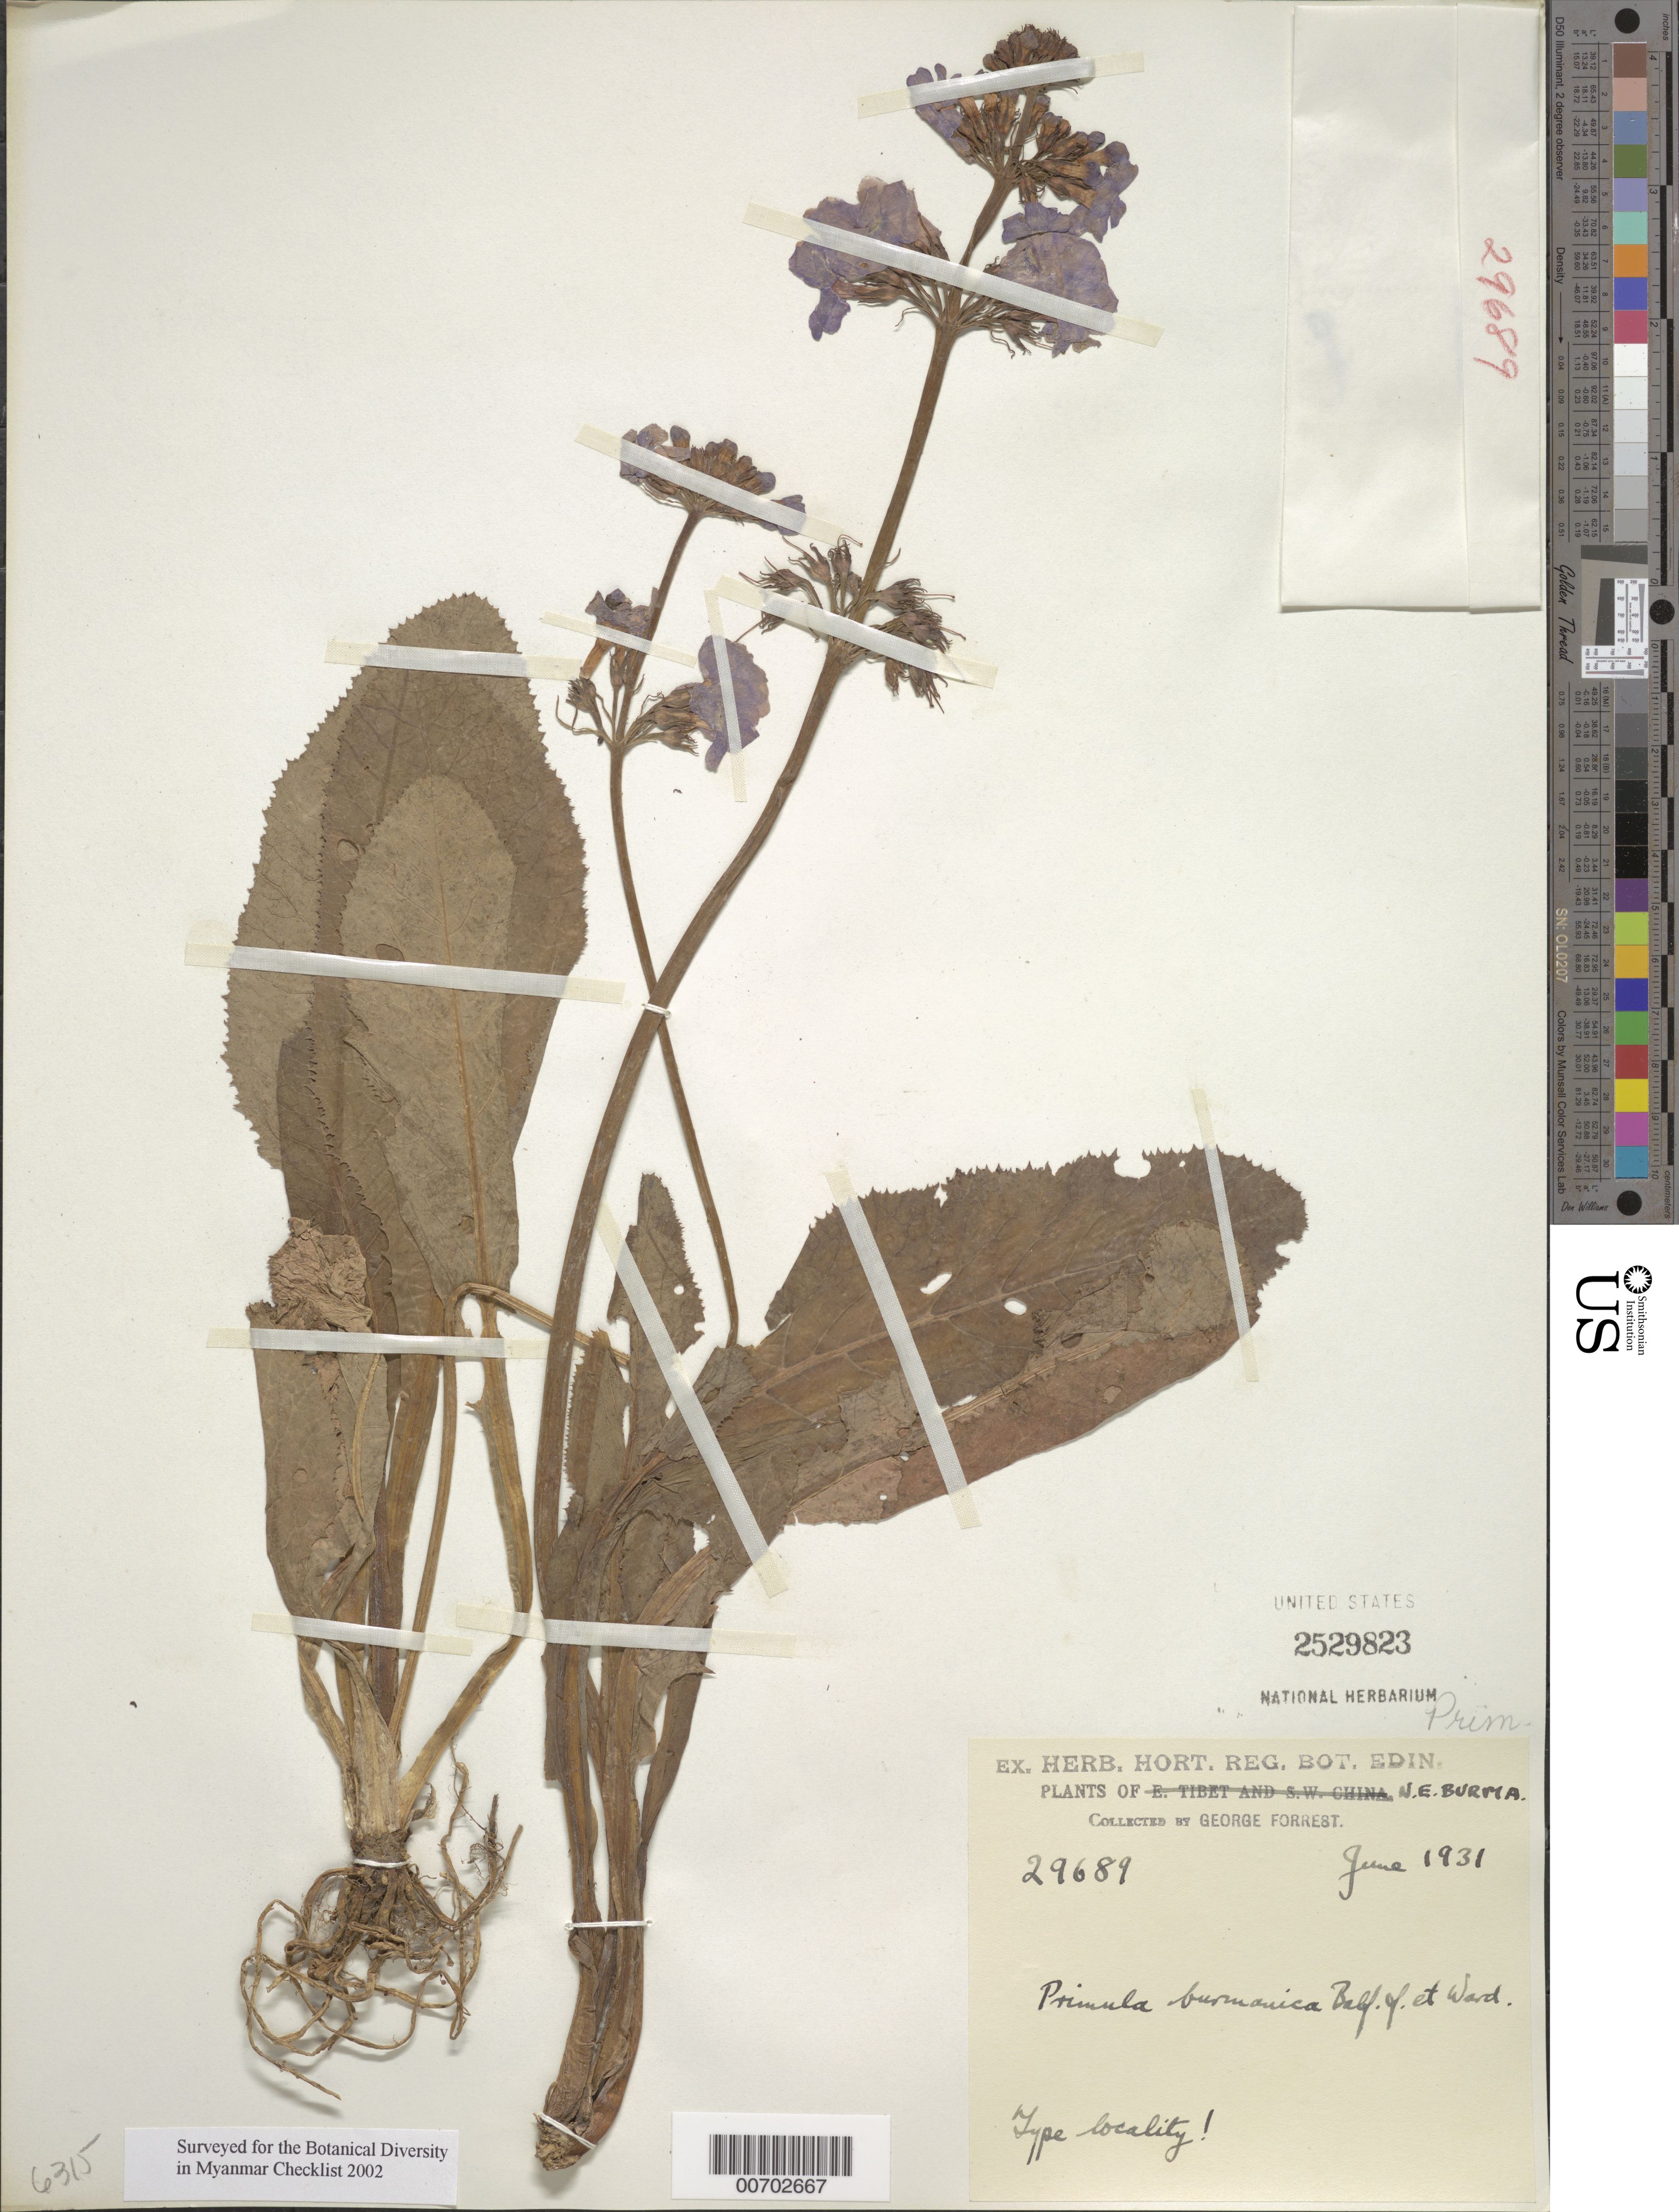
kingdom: Plantae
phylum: Tracheophyta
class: Magnoliopsida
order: Ericales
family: Primulaceae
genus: Primula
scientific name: Primula burmanica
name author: Balf. f. & Ward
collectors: G. Forrest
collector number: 29689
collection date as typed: Jun 1931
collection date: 1931-06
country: Myanmar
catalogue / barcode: US 2529823